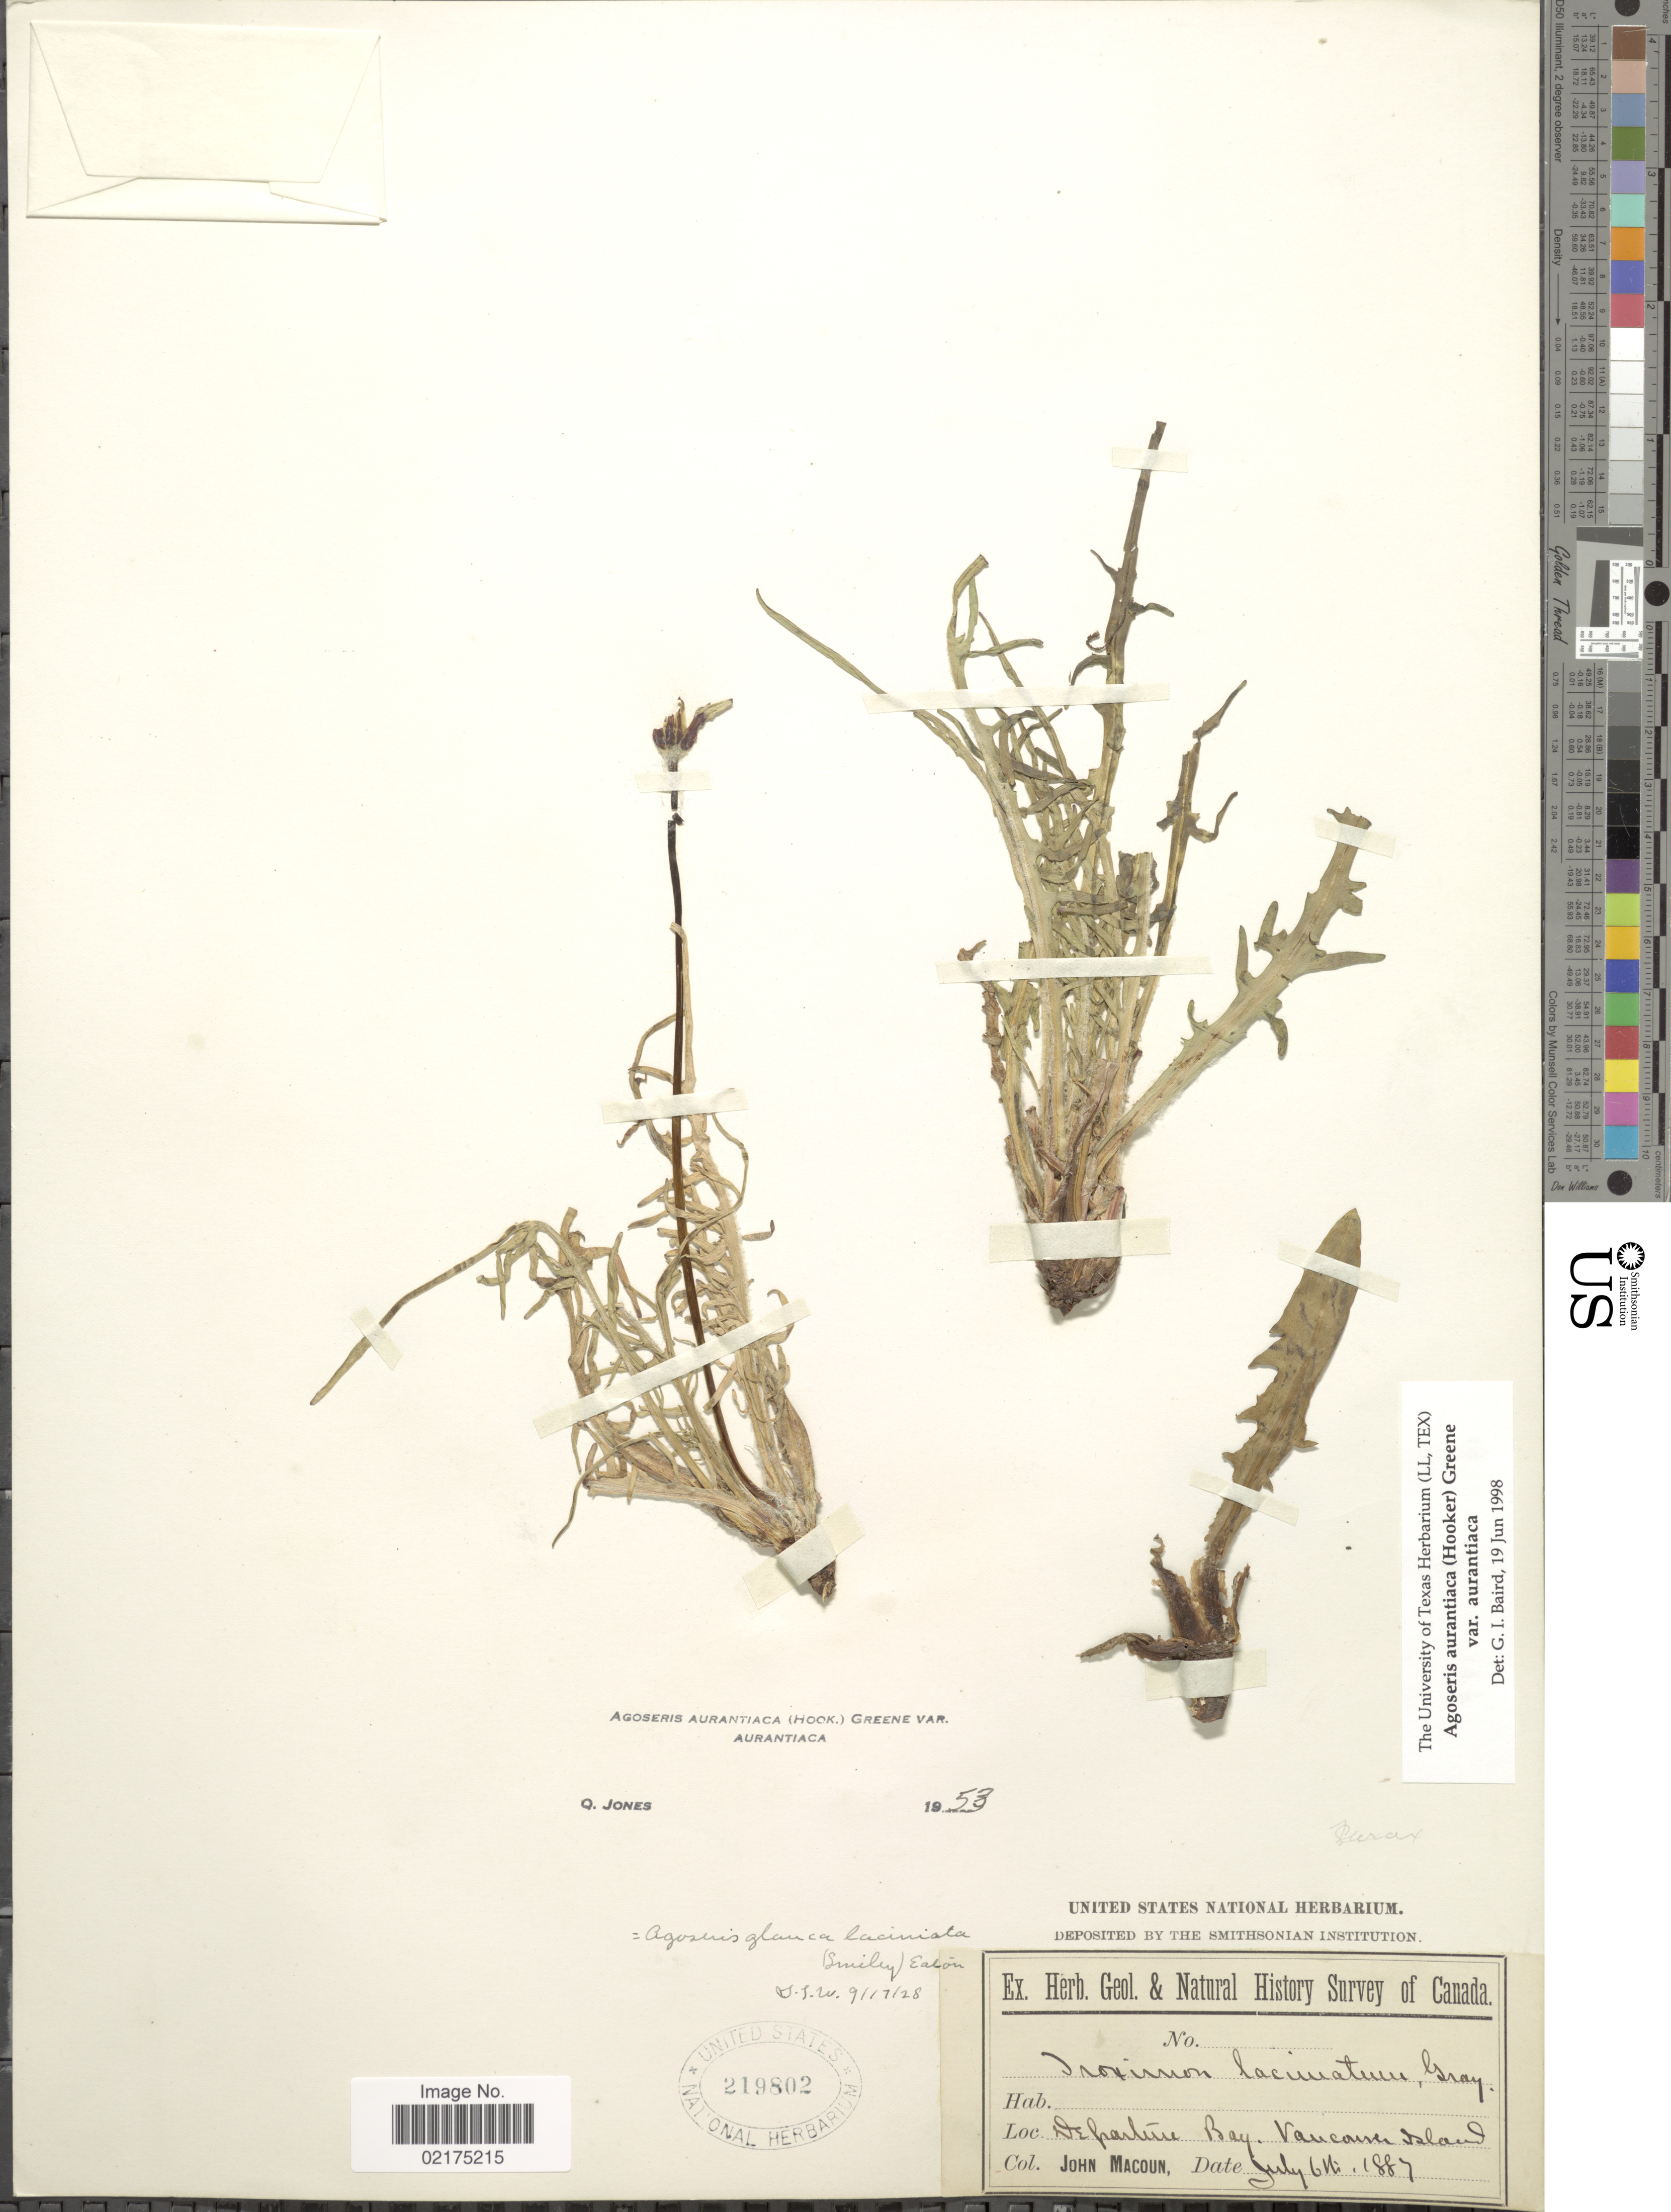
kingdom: Plantae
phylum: Tracheophyta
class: Magnoliopsida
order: Asterales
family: Asteraceae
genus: Agoseris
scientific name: Agoseris aurantiaca var. aurantiaca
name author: (Hook.) Greene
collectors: J. Macoun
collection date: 1887-07-06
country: Canada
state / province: British Columbia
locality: Departure Bay, Vancouver Island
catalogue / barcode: US 219802